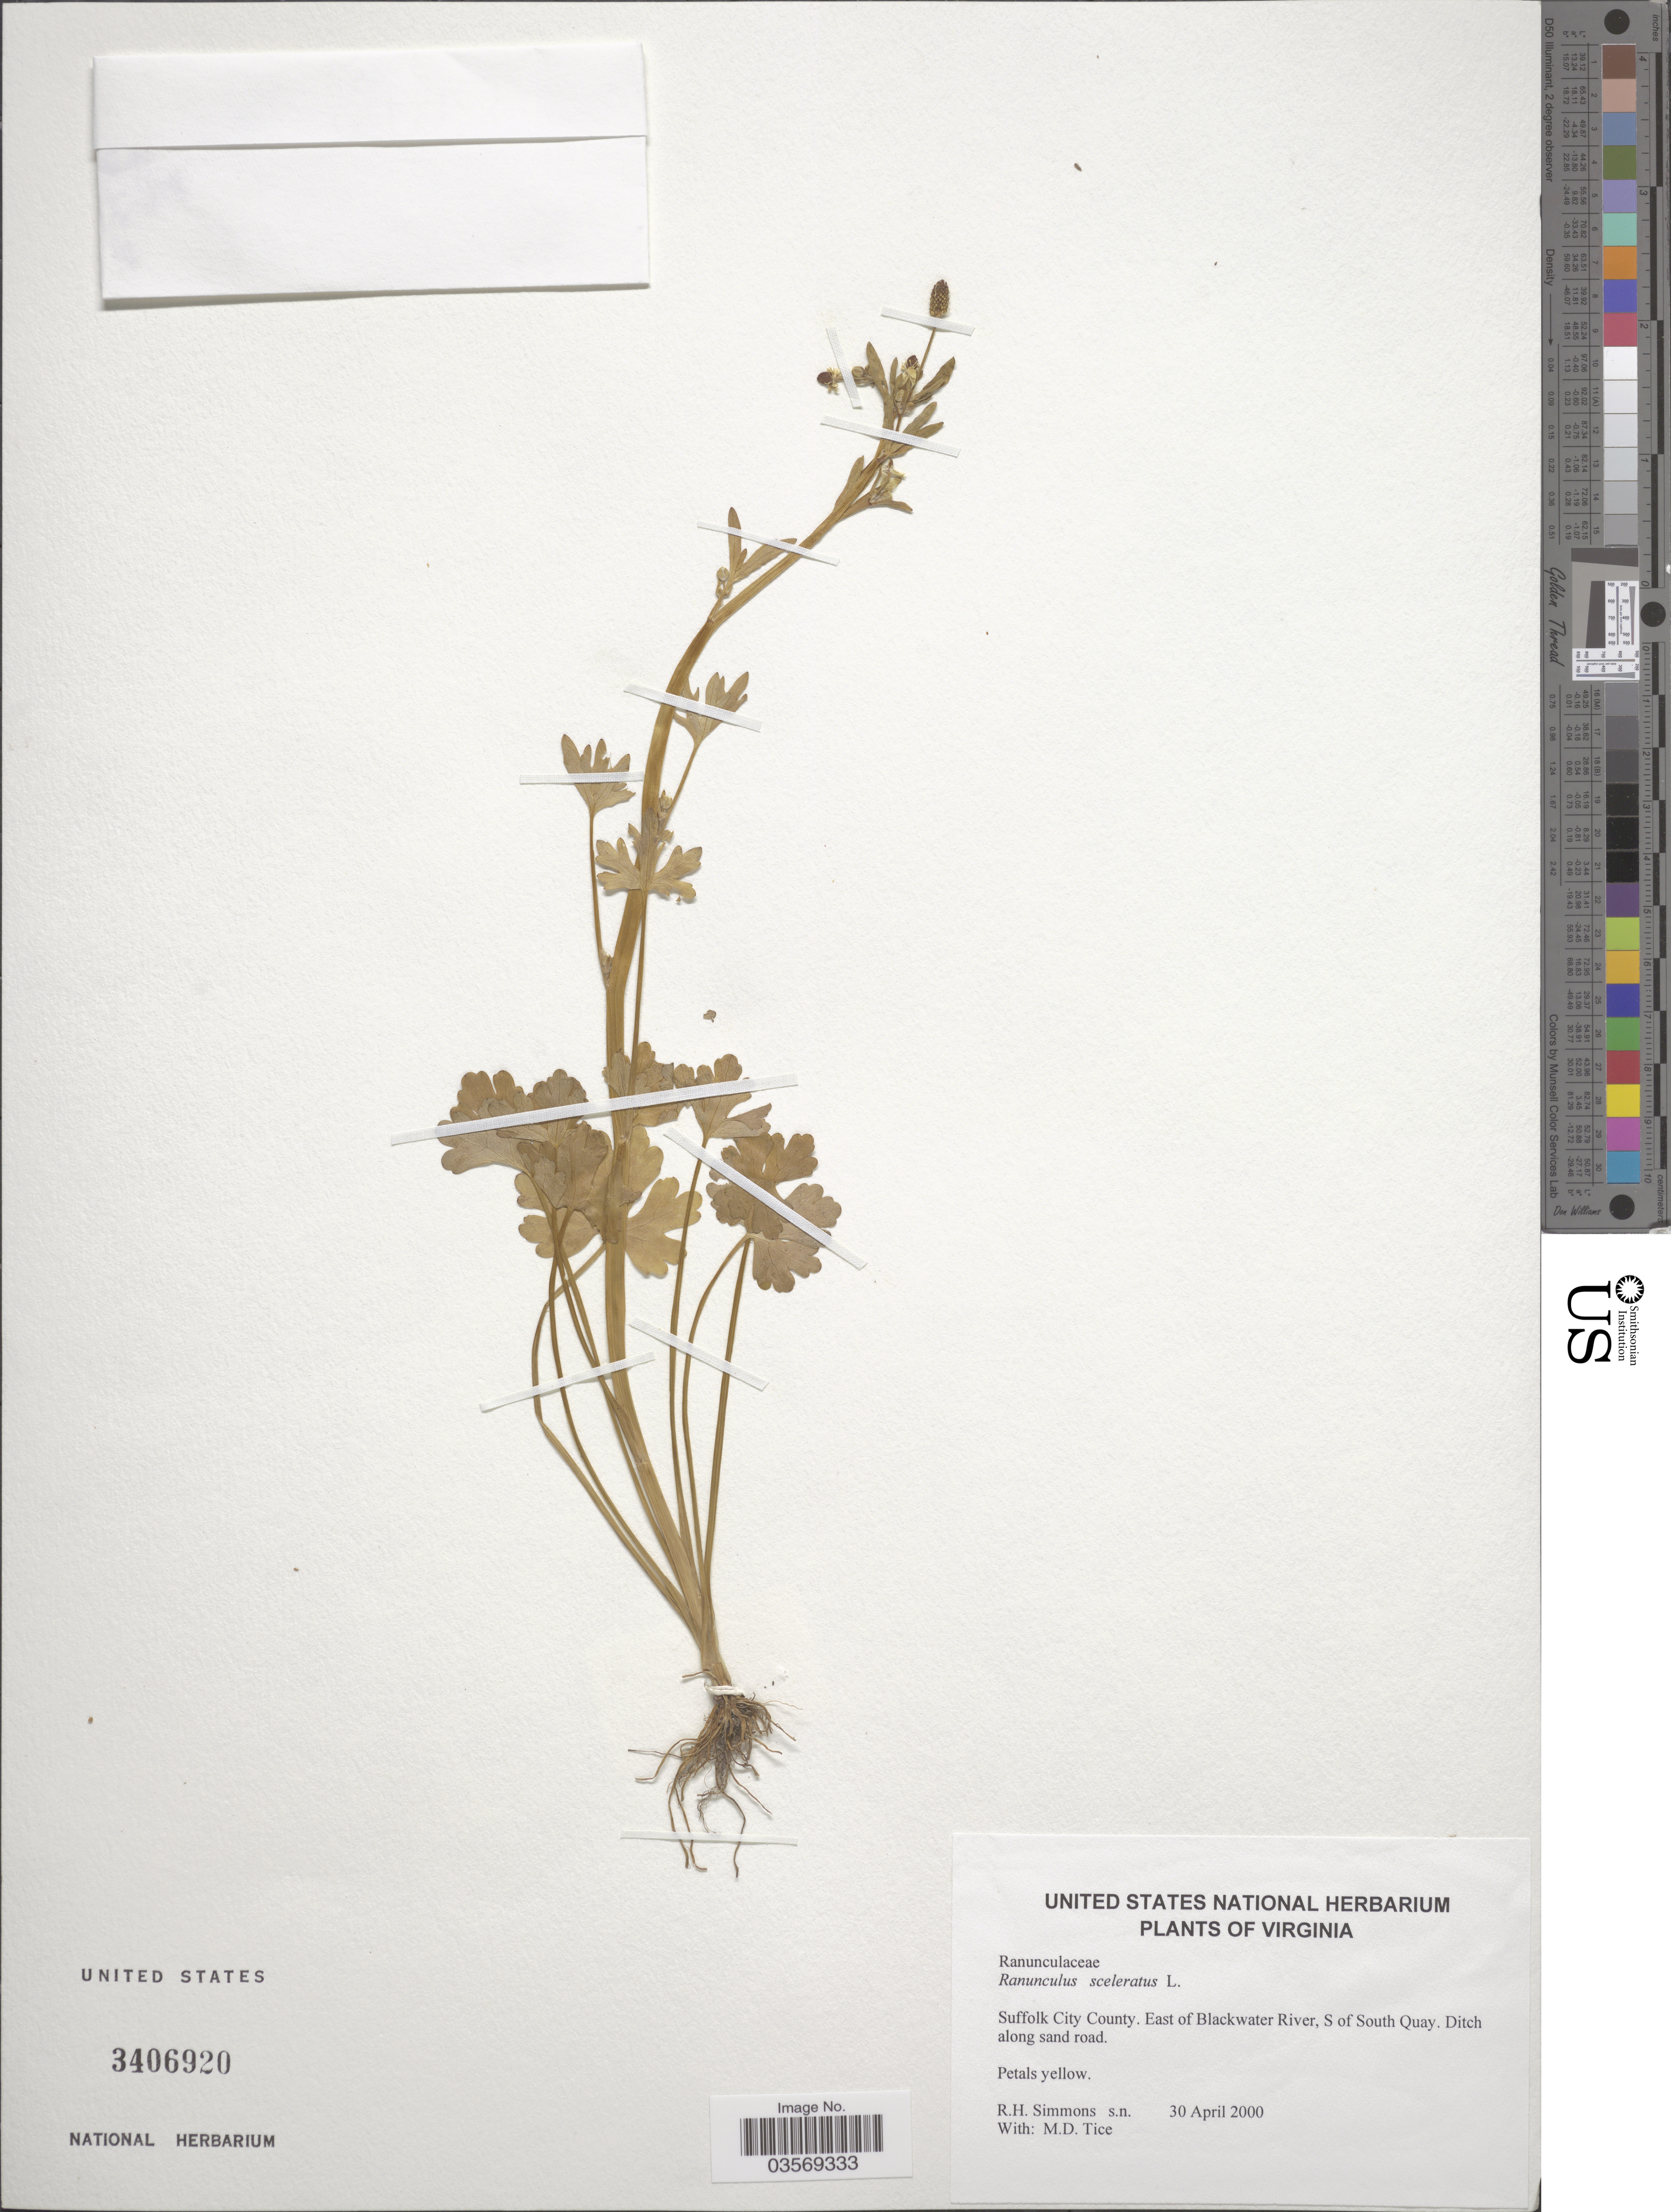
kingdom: Plantae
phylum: Tracheophyta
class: Magnoliopsida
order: Ranunculales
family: Ranunculaceae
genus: Ranunculus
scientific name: Ranunculus sceleratus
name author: L.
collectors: R. H. Simmons & M. Tice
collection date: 2000-04-30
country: United States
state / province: Virginia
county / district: City of Suffolk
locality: Suffolk City County. East of Blackwater River, S of South Quay.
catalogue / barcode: US 3406920